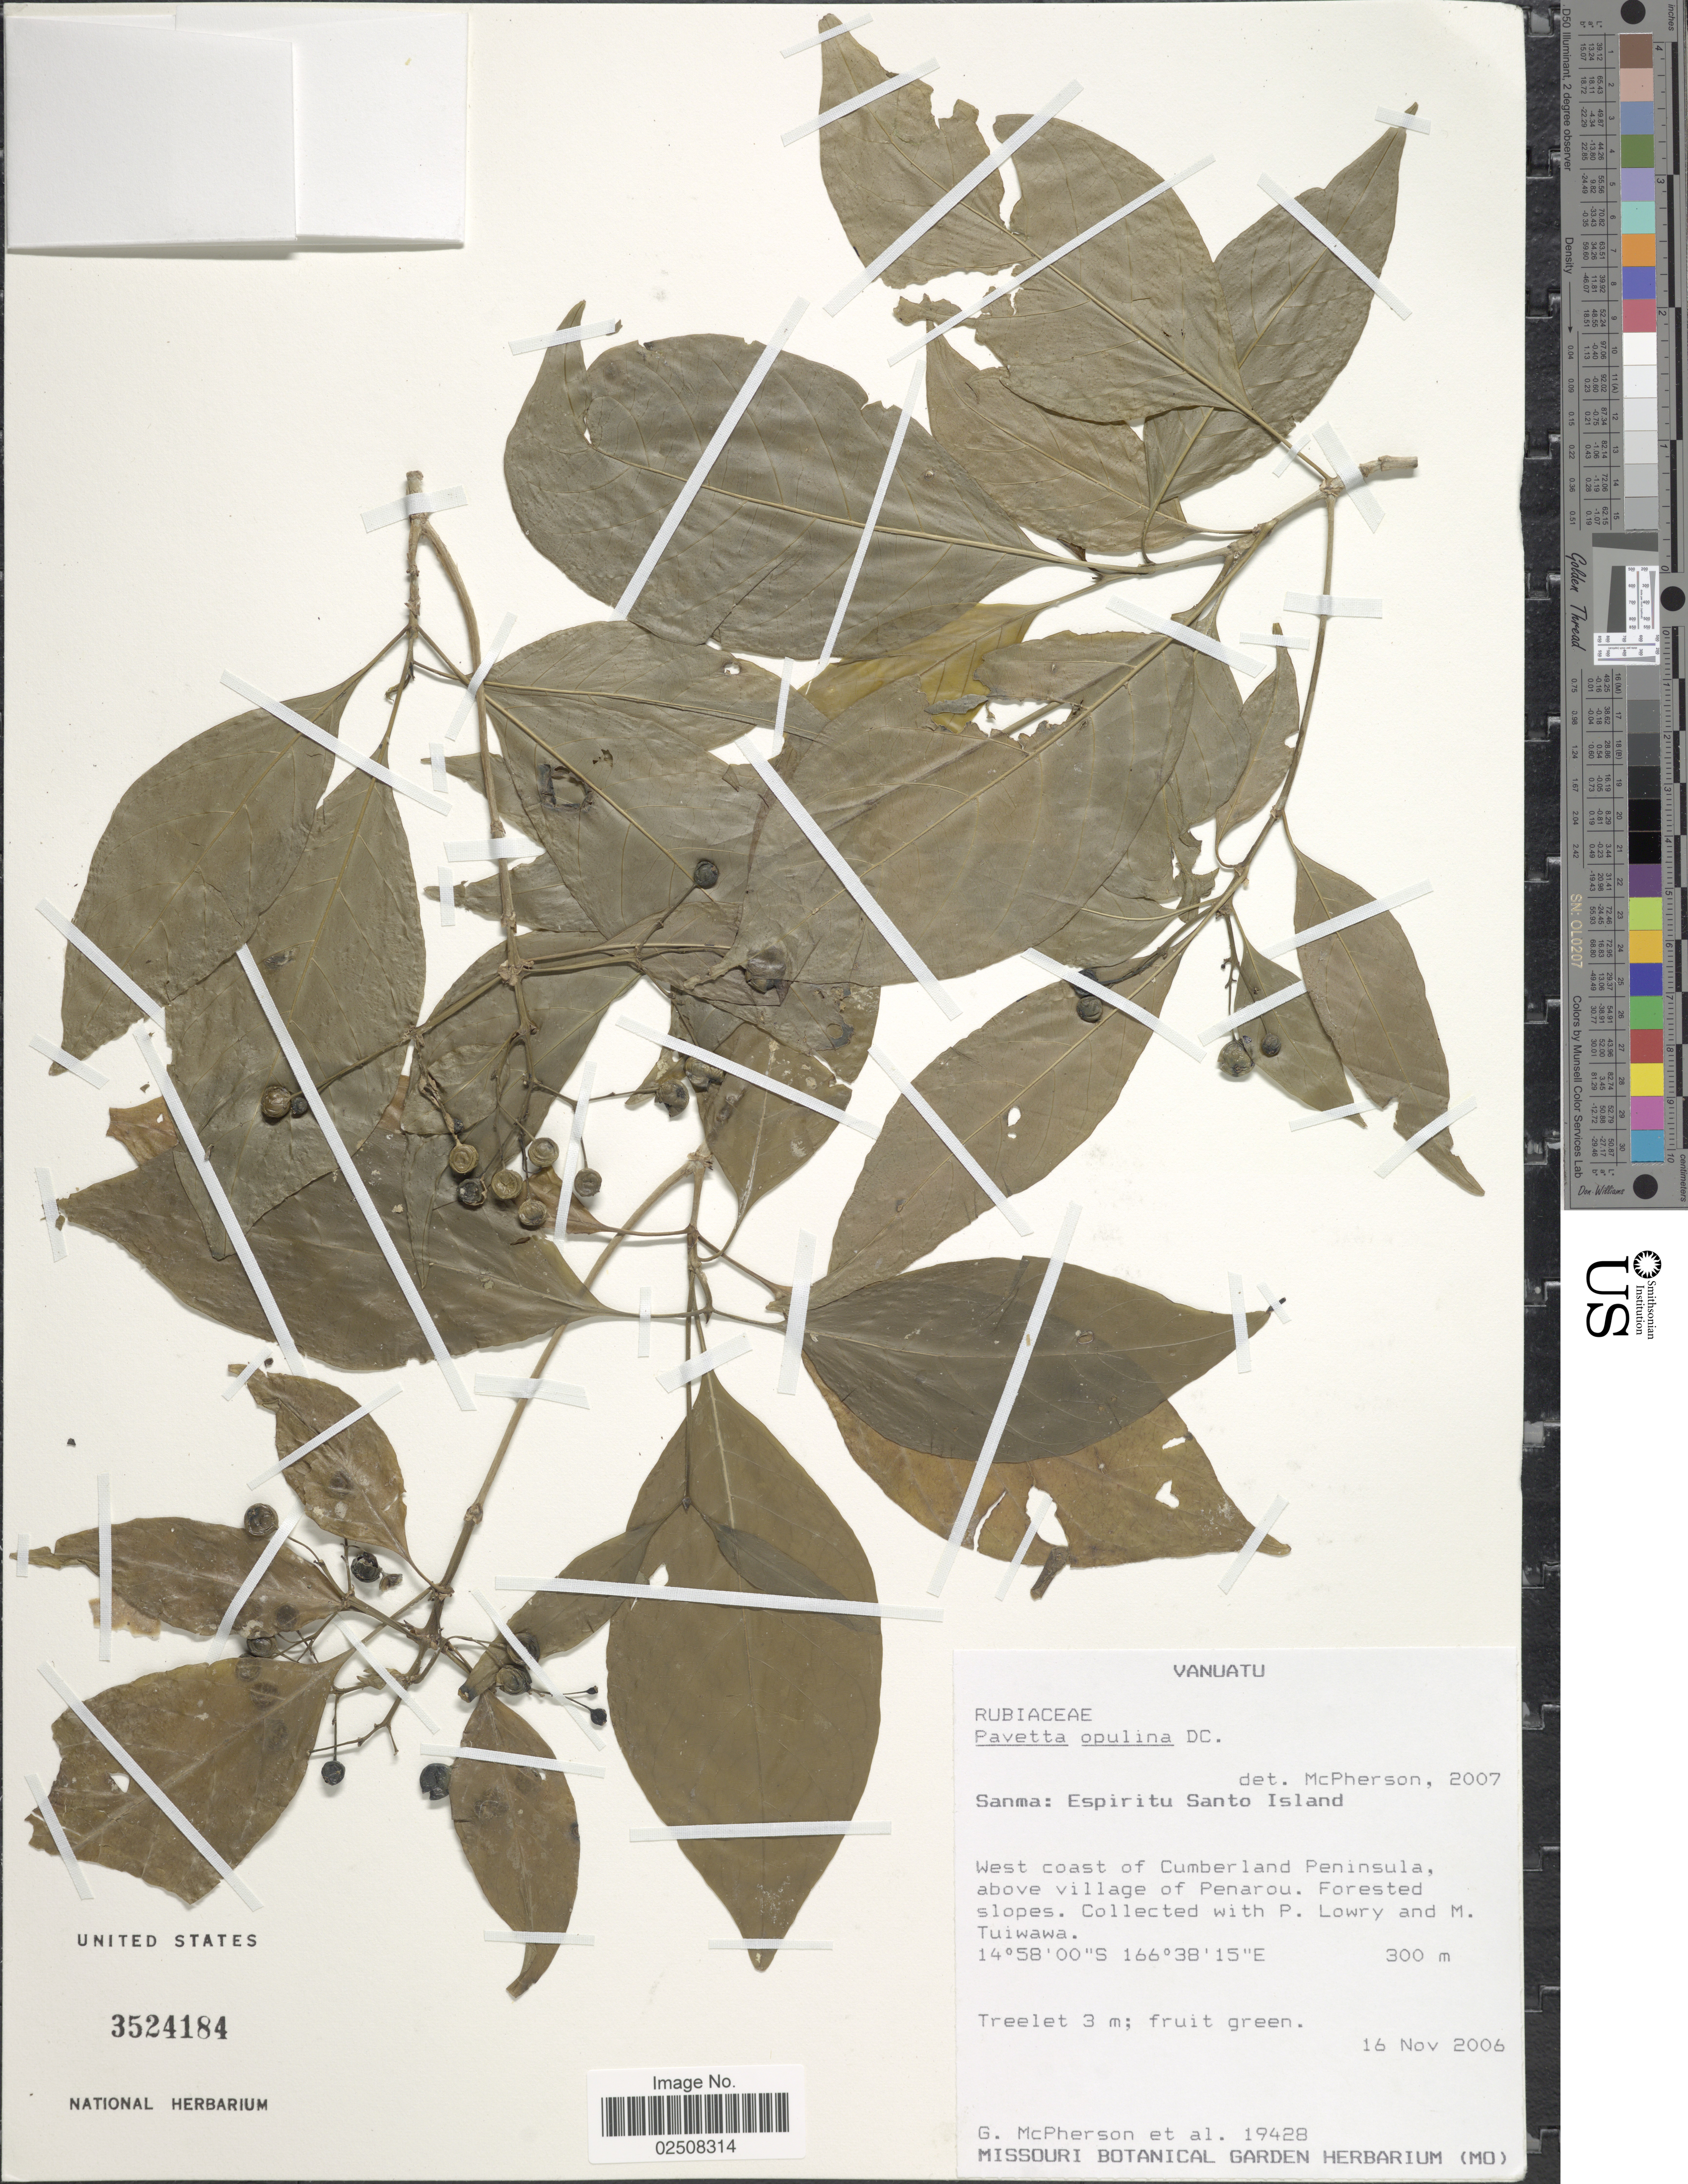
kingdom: Plantae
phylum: Tracheophyta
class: Magnoliopsida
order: Gentianales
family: Rubiaceae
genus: Pavetta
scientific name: Pavetta opulina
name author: (G. Forst.) DC.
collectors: G. McPherson, P. Lowry & M. Tuiwawa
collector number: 19428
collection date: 2006-11-16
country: Vanuatu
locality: Sanama: Espiritu Santo Island, West coast of Cumberland Peninsula, above village of Penarou. Forested slopes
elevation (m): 300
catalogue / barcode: US 3524184